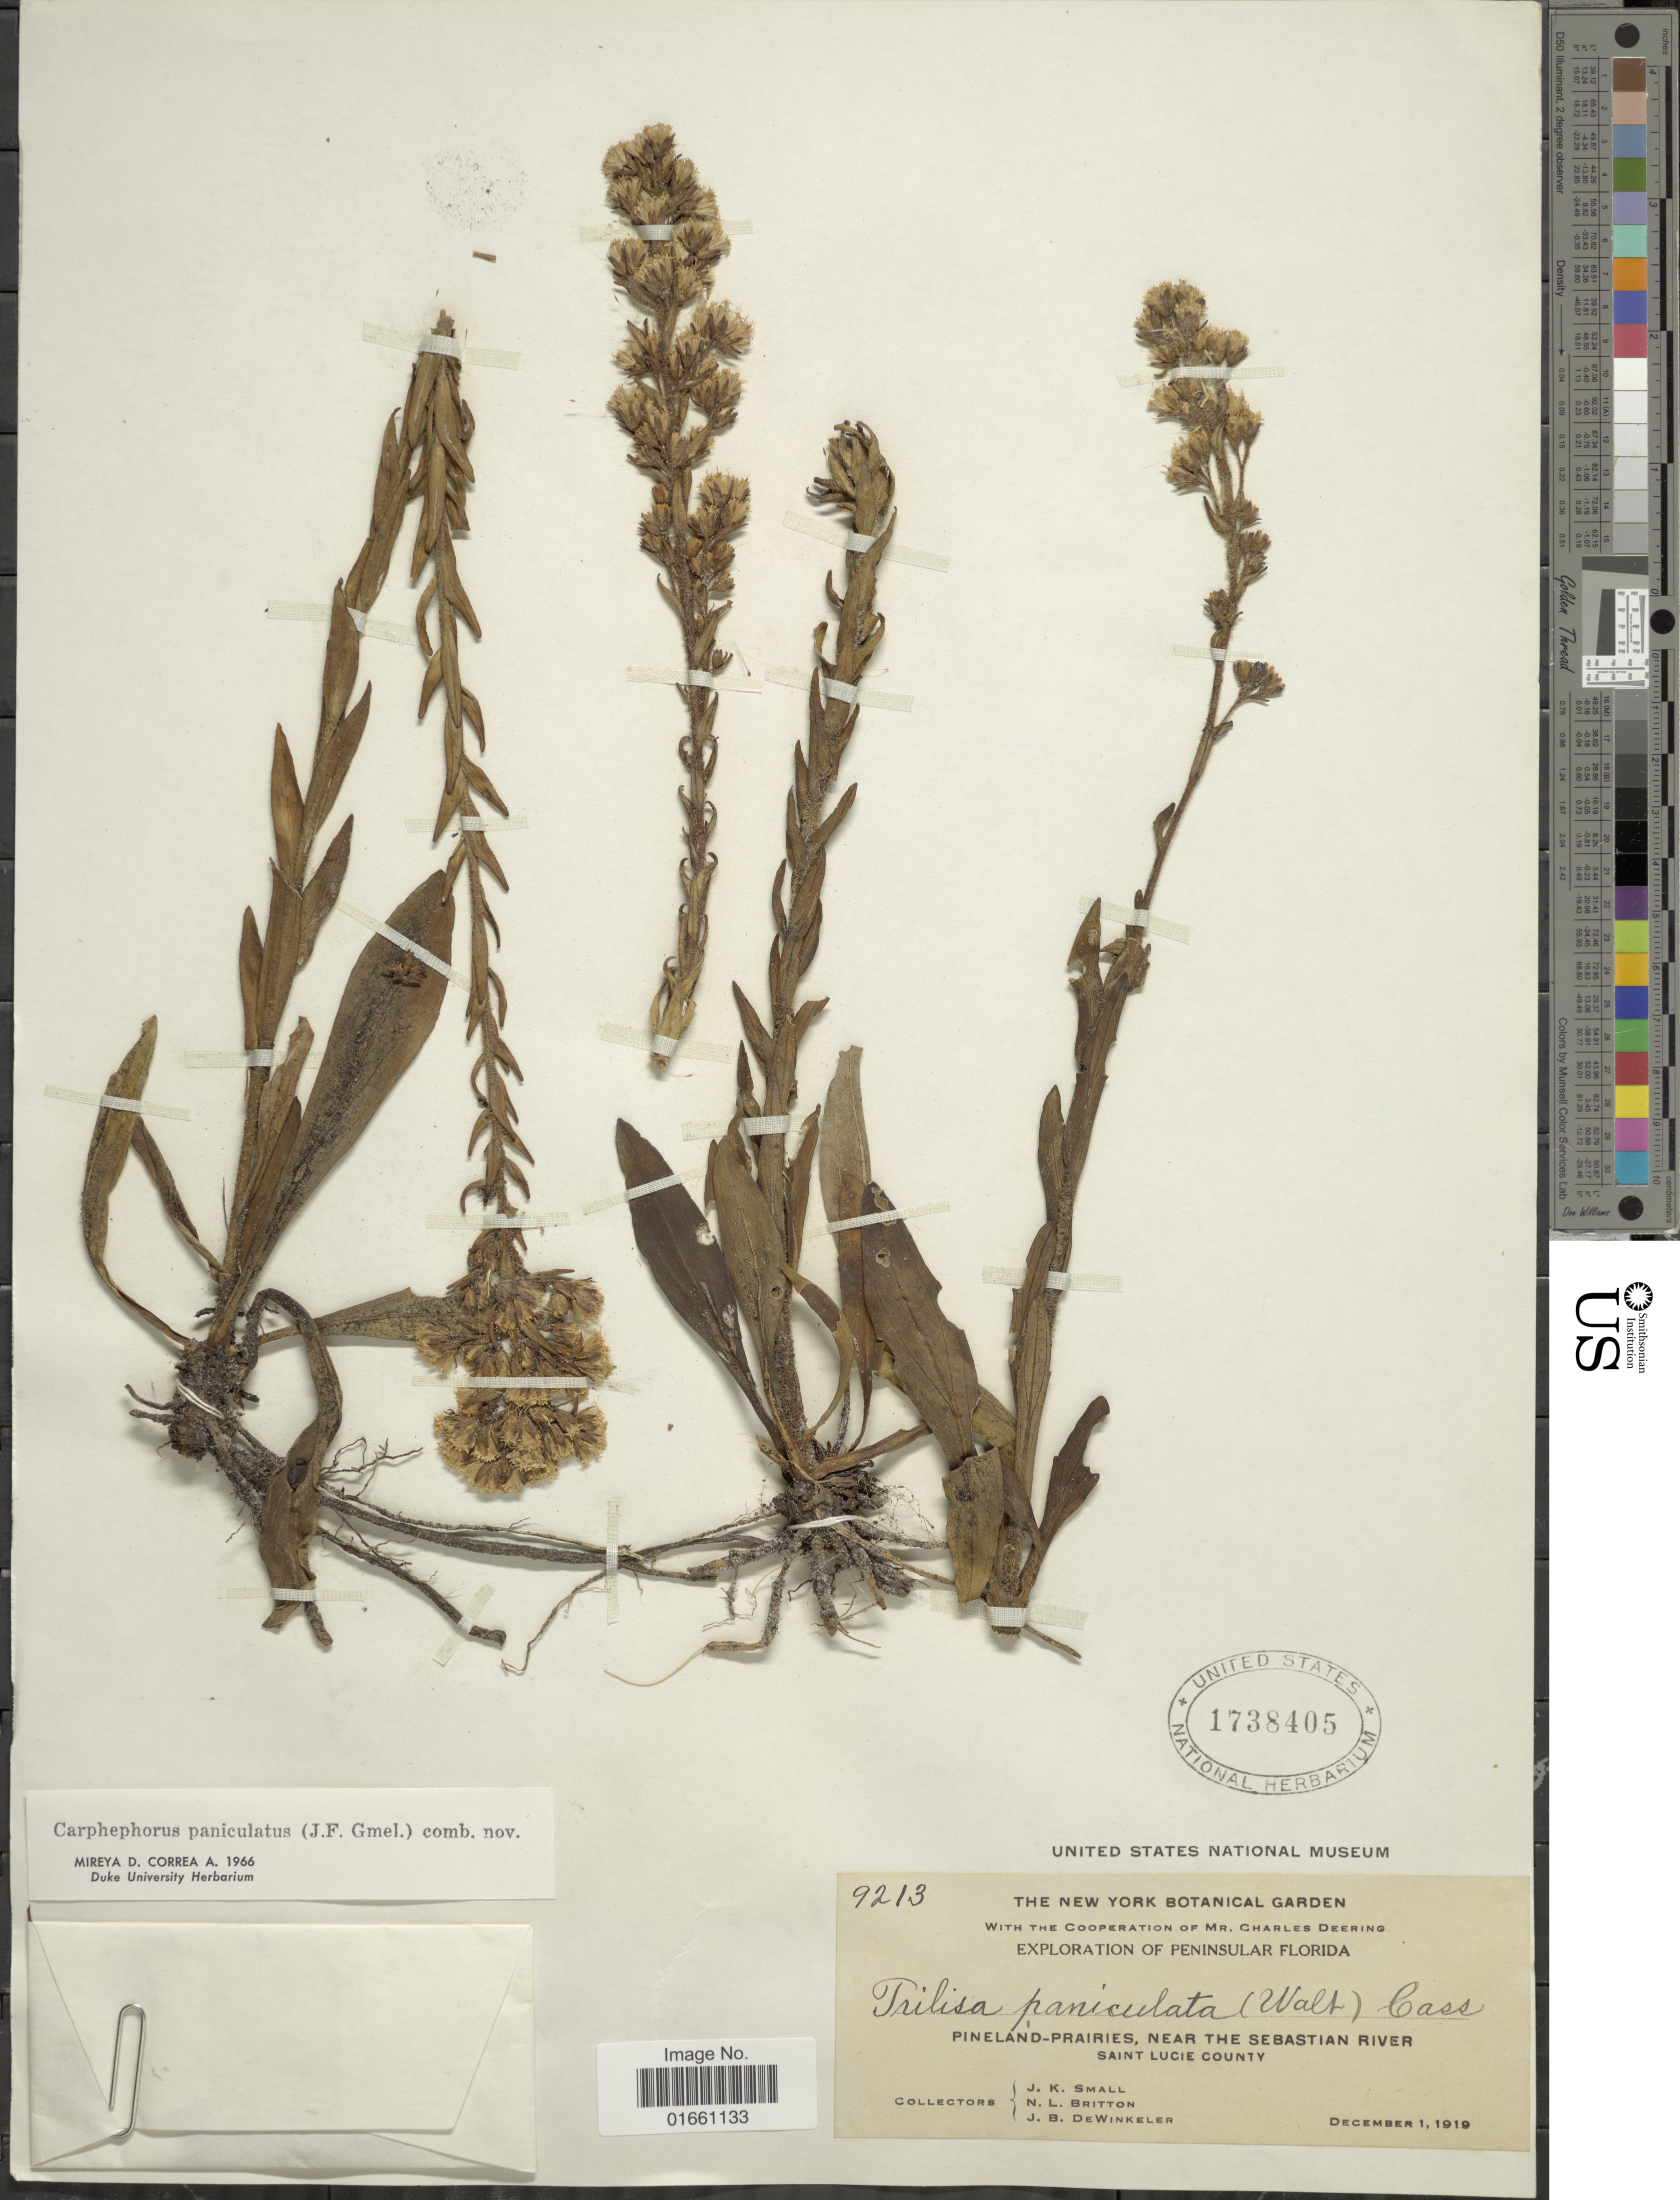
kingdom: Plantae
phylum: Tracheophyta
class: Magnoliopsida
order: Asterales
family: Asteraceae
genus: Trilisa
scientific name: Trilisa paniculata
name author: (J.F. Gmel.) Cass.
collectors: J. K. Small, N. Briton & J. B. Dewinkeler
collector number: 9213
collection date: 1919-12-01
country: United States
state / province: Florida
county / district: Saint Lucie County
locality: Peninsular Florida, Pineland-prairies, near the Sebastian River, Saint Lucie county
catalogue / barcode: US 1738405